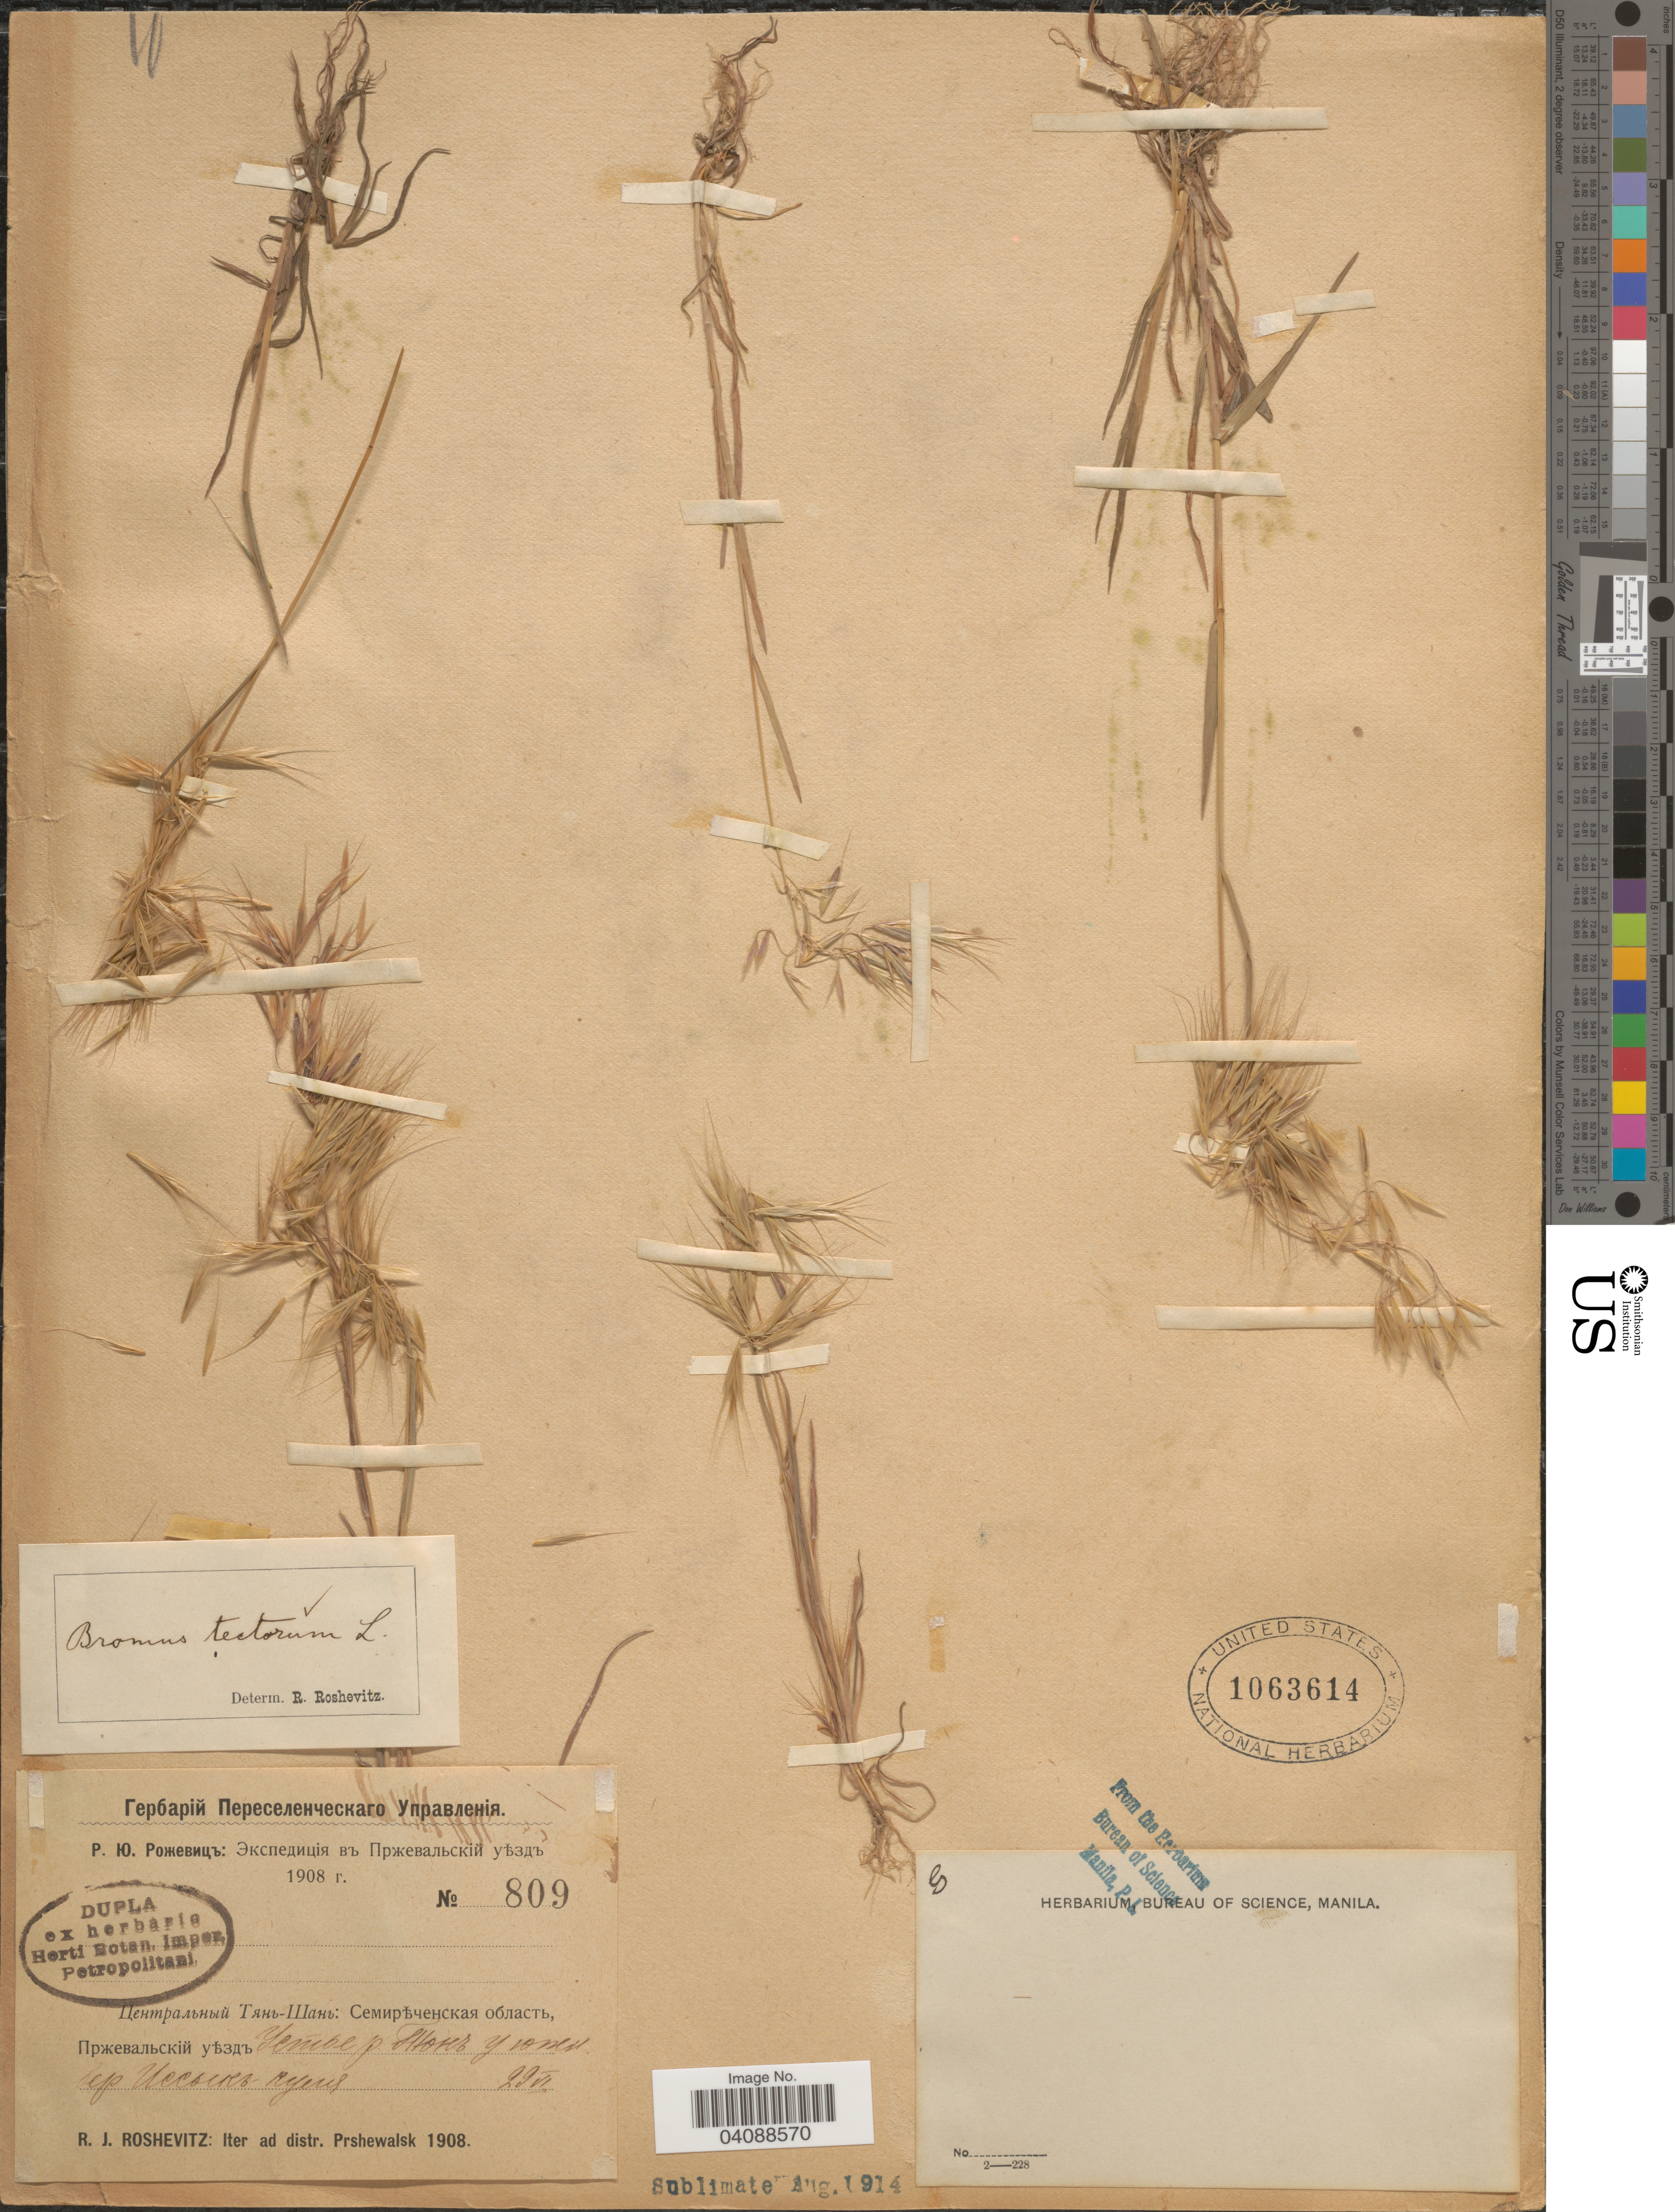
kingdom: Plantae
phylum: Tracheophyta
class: Liliopsida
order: Poales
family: Poaceae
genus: Bromus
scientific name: Bromus tectorum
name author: L.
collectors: R. J. Roshevitz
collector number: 809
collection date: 1908-06-29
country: Kyrgyzstan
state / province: Ysyk-Kol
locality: Mouth of river Ton, south shore of lake Issyk-Kul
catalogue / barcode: US 1063614